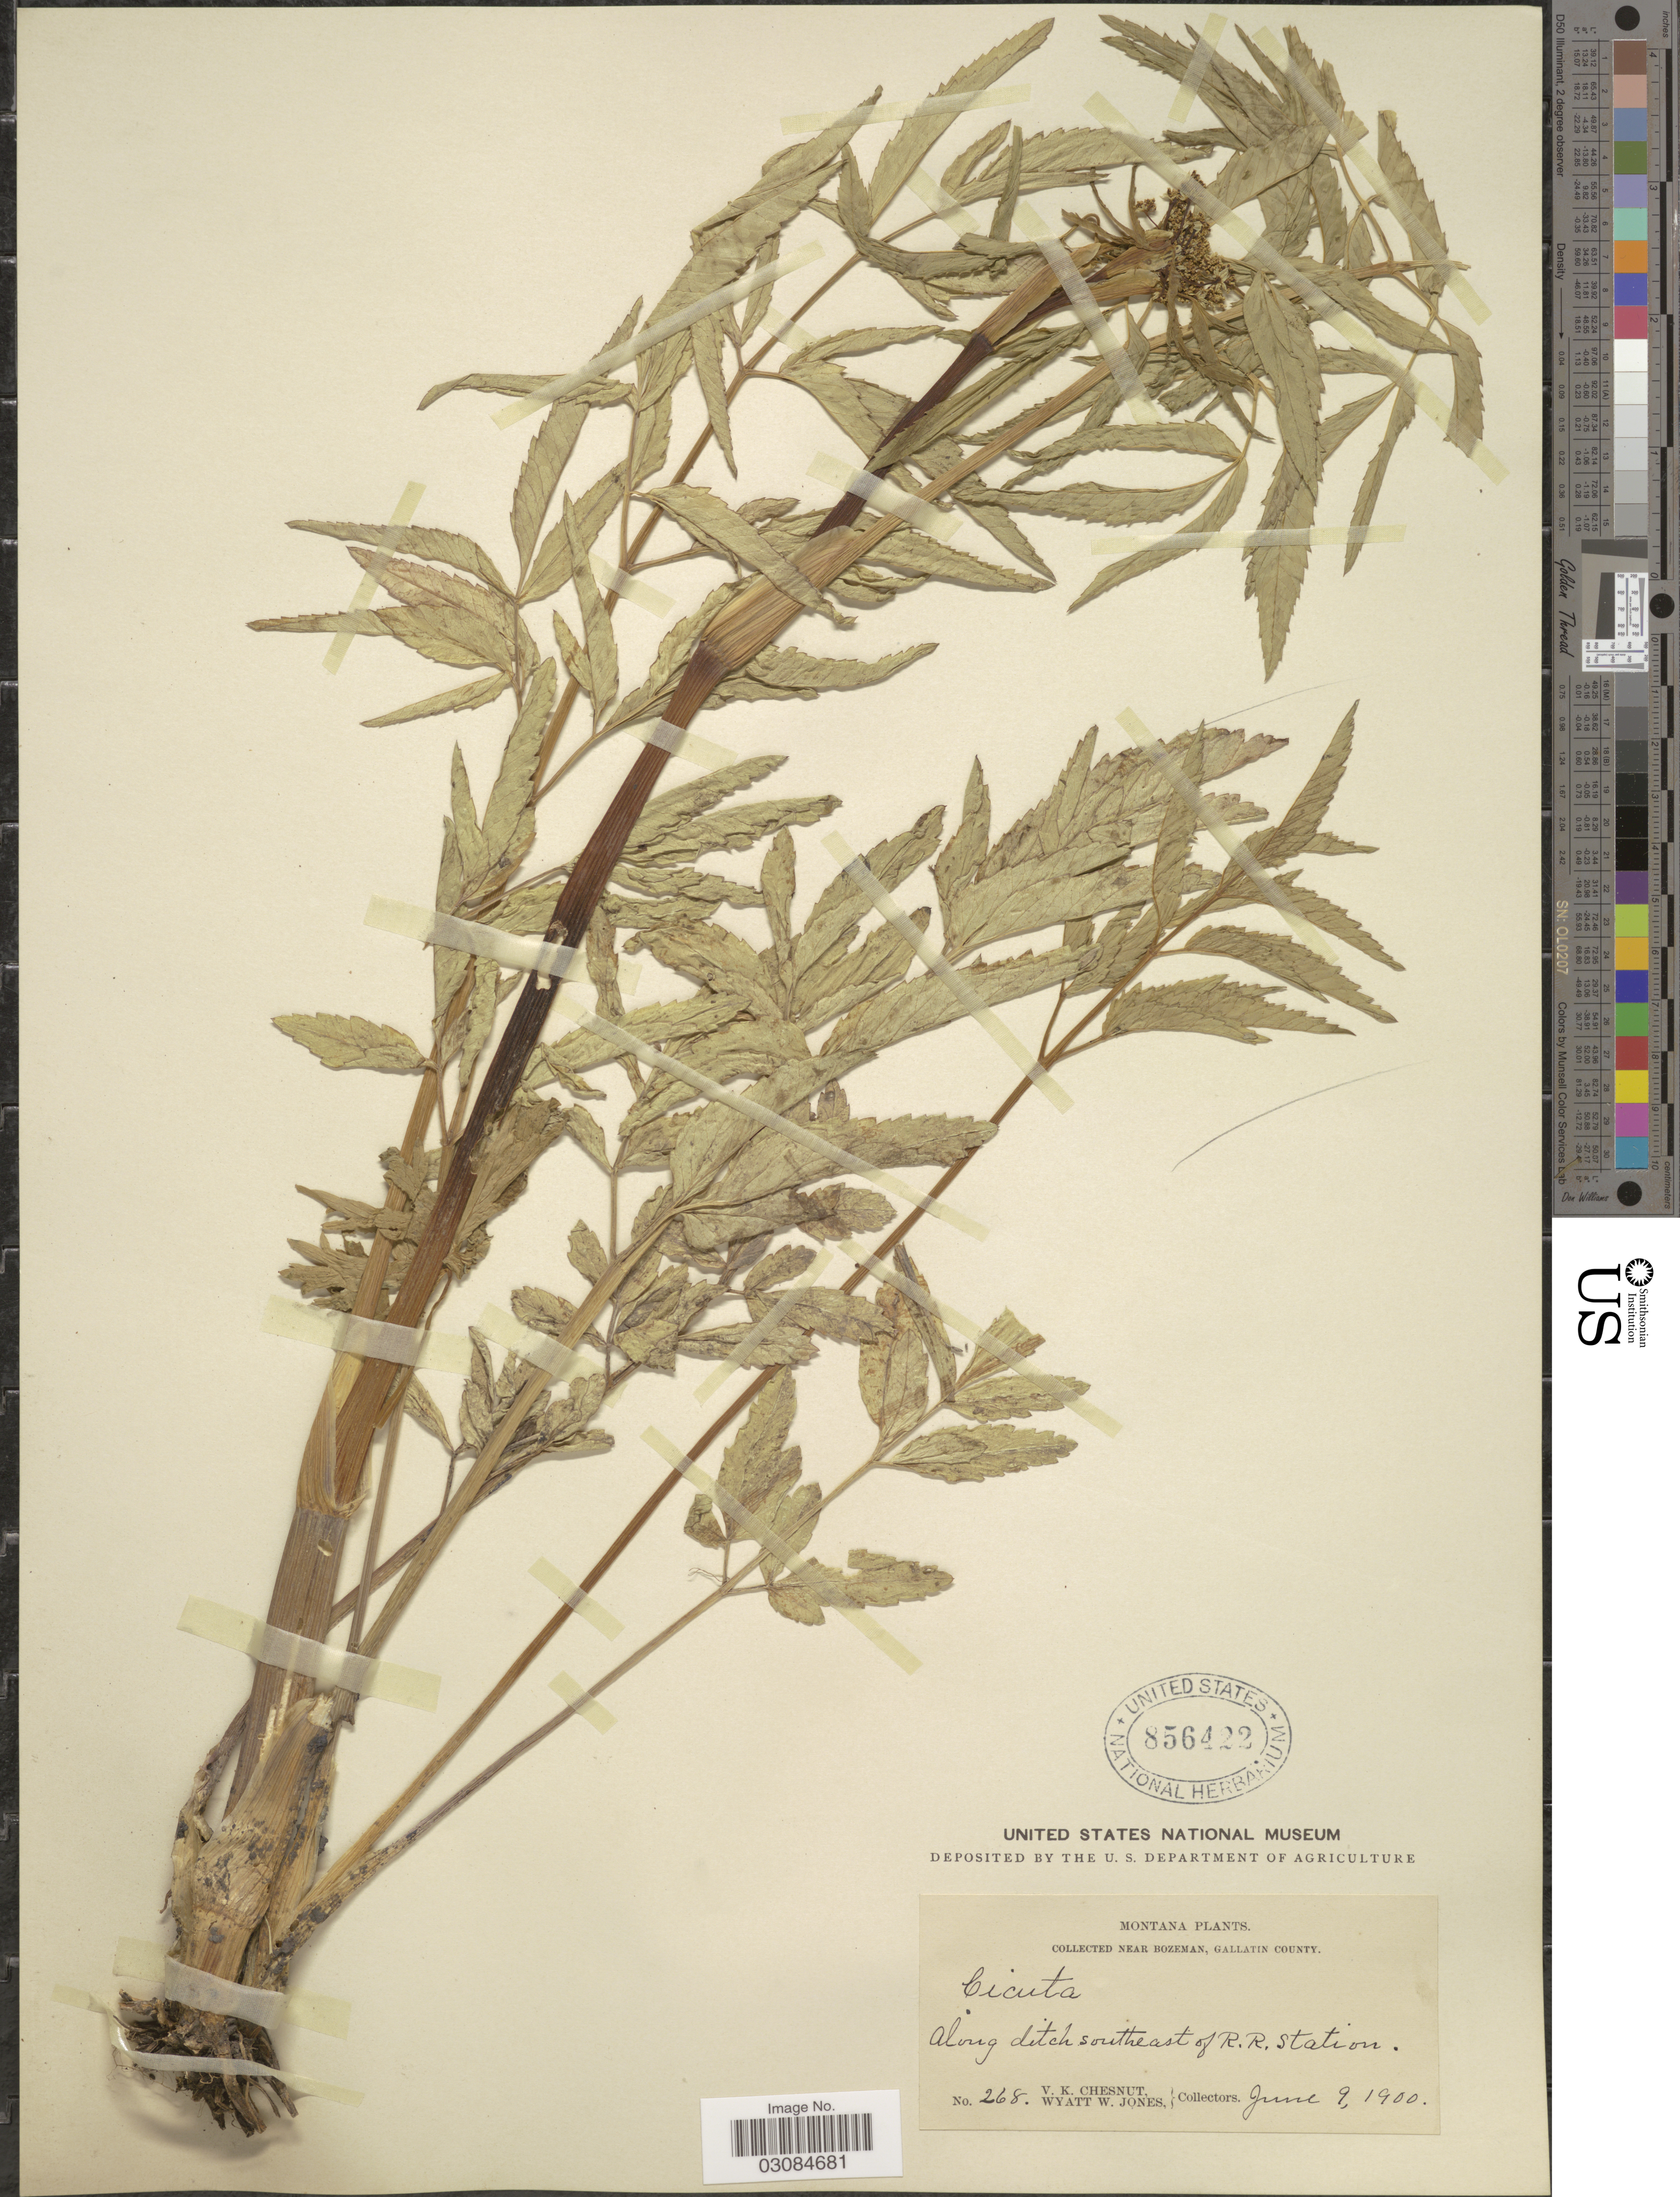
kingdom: Plantae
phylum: Tracheophyta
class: Magnoliopsida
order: Apiales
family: Apiaceae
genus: Cicuta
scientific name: Cicuta occidentalis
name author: Greene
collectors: V. Chesnut & W. W. Jones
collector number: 268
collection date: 1900-06-09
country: United States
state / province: Montana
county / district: Gallatin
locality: Collected near Bozeman, Along ditch southeast of R.R. Station.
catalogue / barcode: US 856422